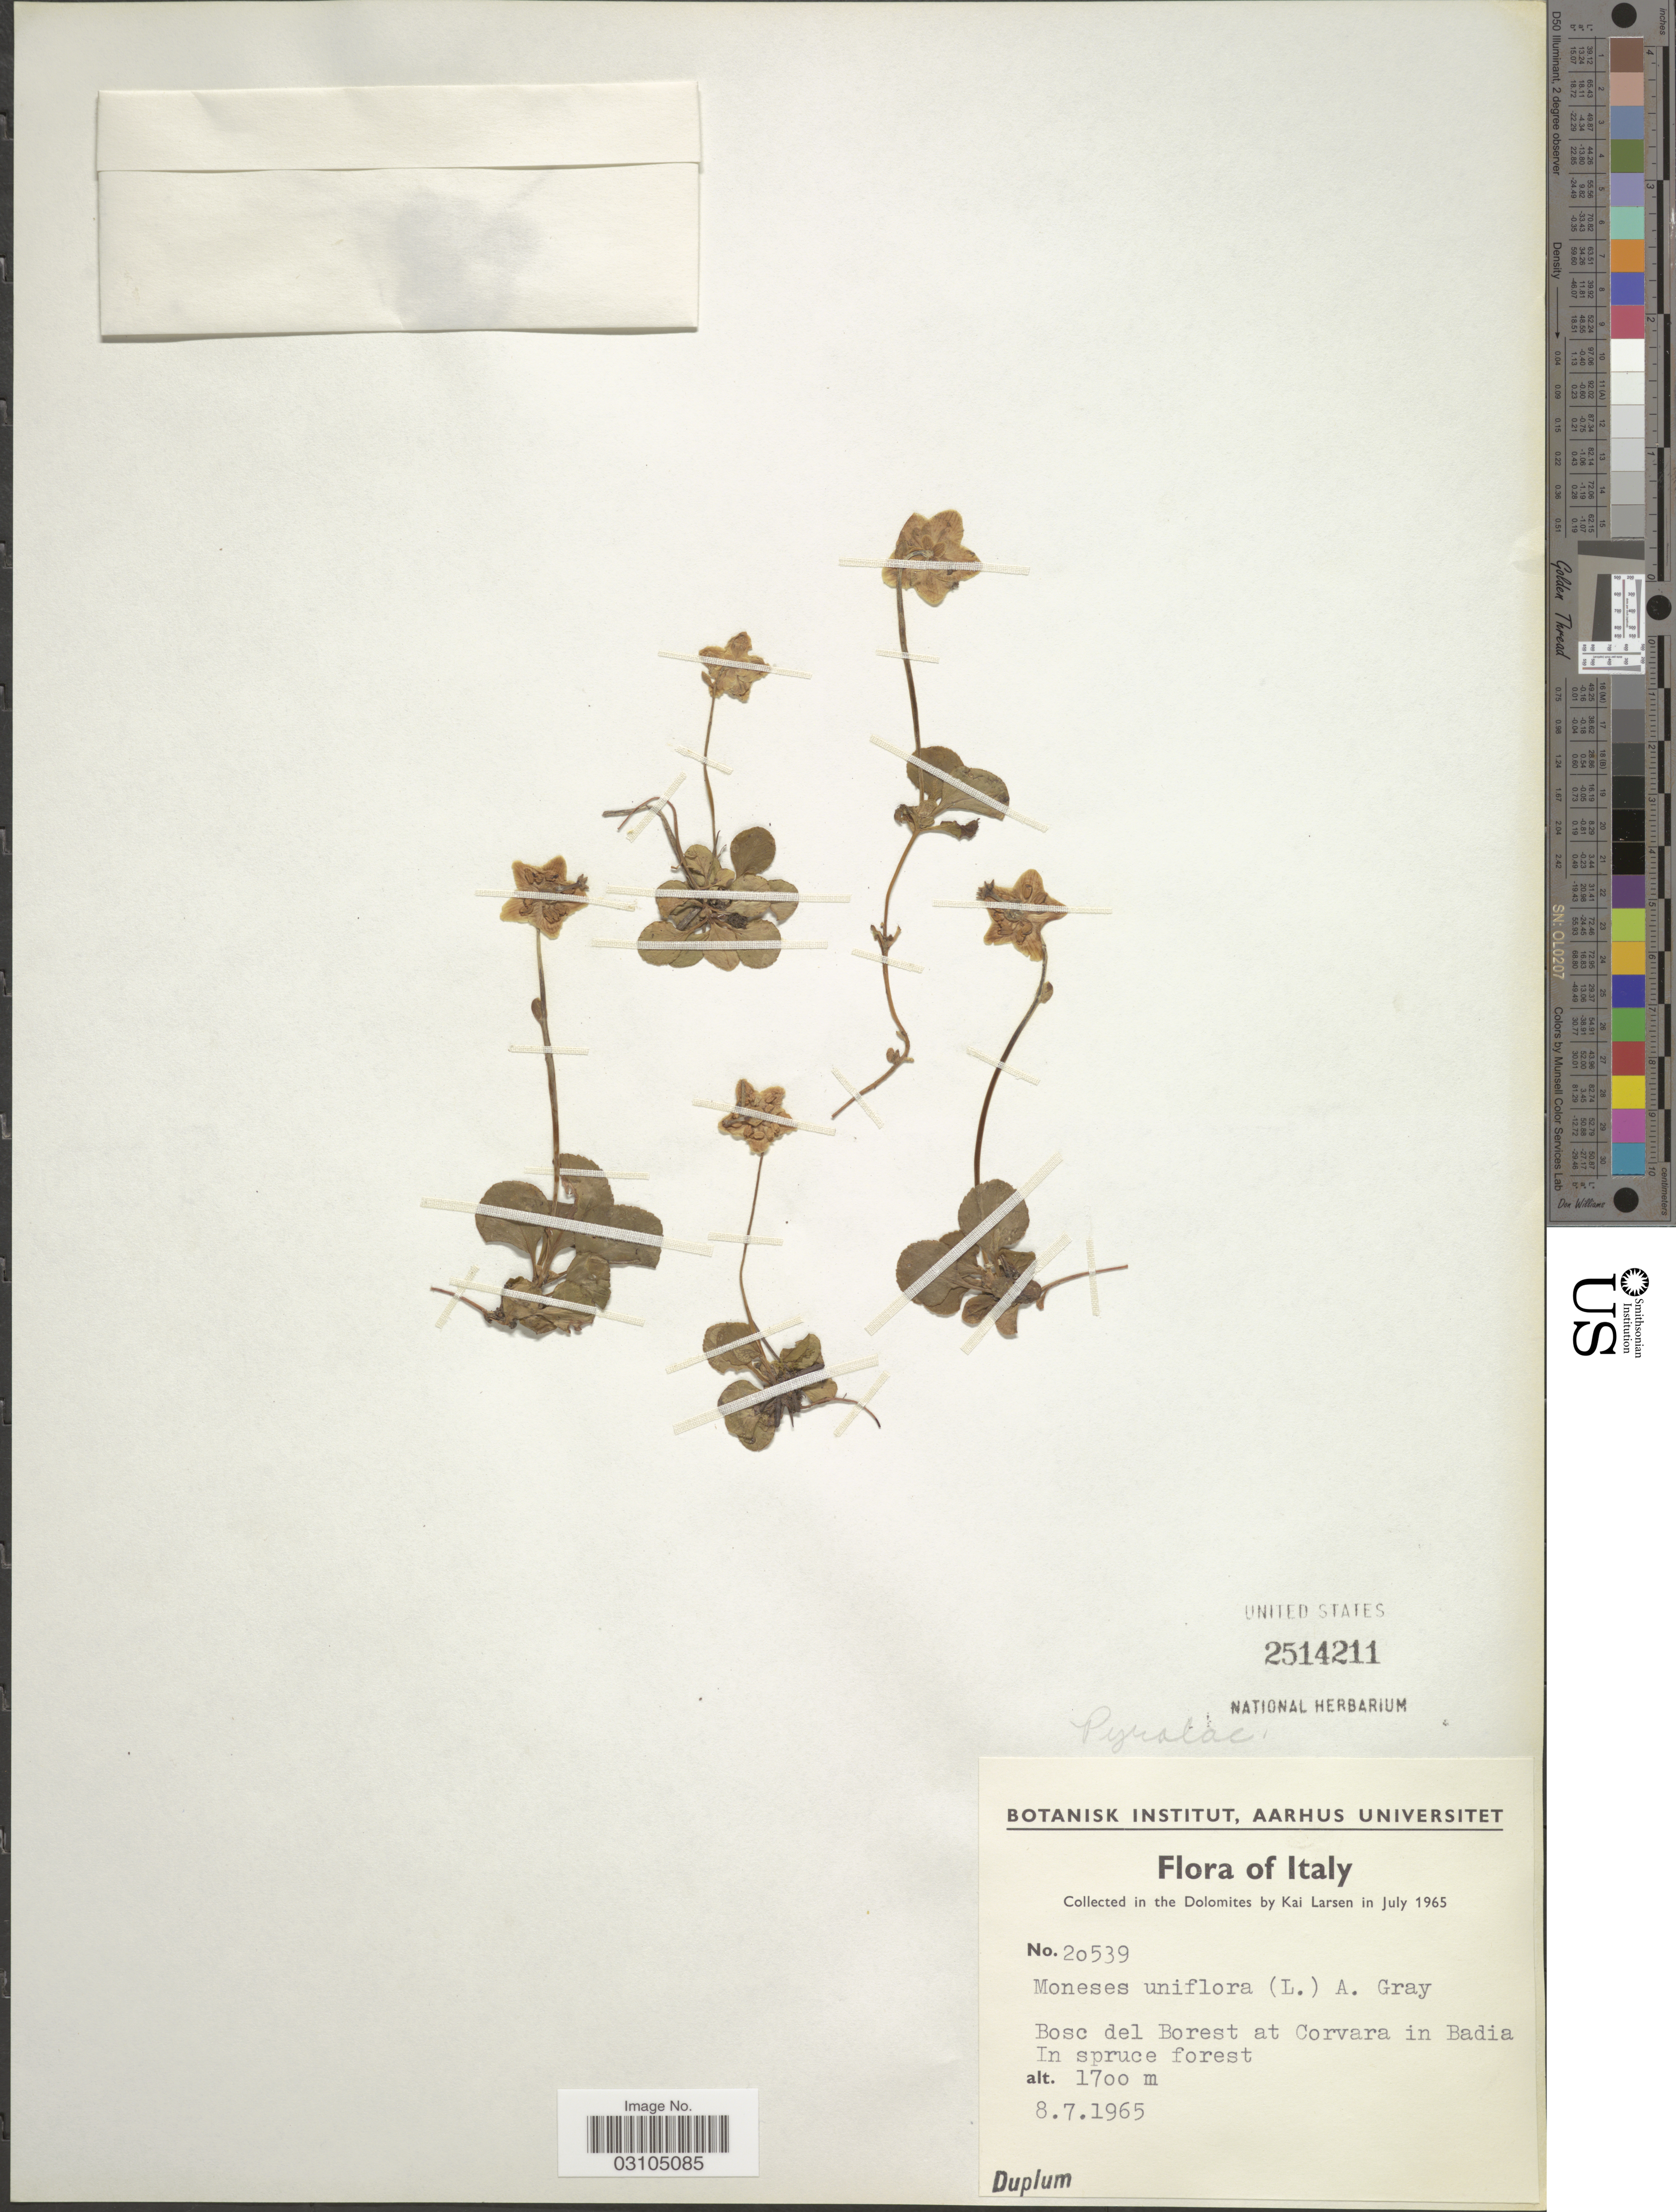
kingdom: Plantae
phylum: Tracheophyta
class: Magnoliopsida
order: Ericales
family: Ericaceae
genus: Moneses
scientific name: Moneses uniflora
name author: (L.) A. Gray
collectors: K. Larsen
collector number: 20539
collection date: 1965-07-08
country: Italy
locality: In the Dolomites. Bosc del Borest at Corvara in Badia. In spruce forest.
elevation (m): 1700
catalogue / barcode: US 2514211